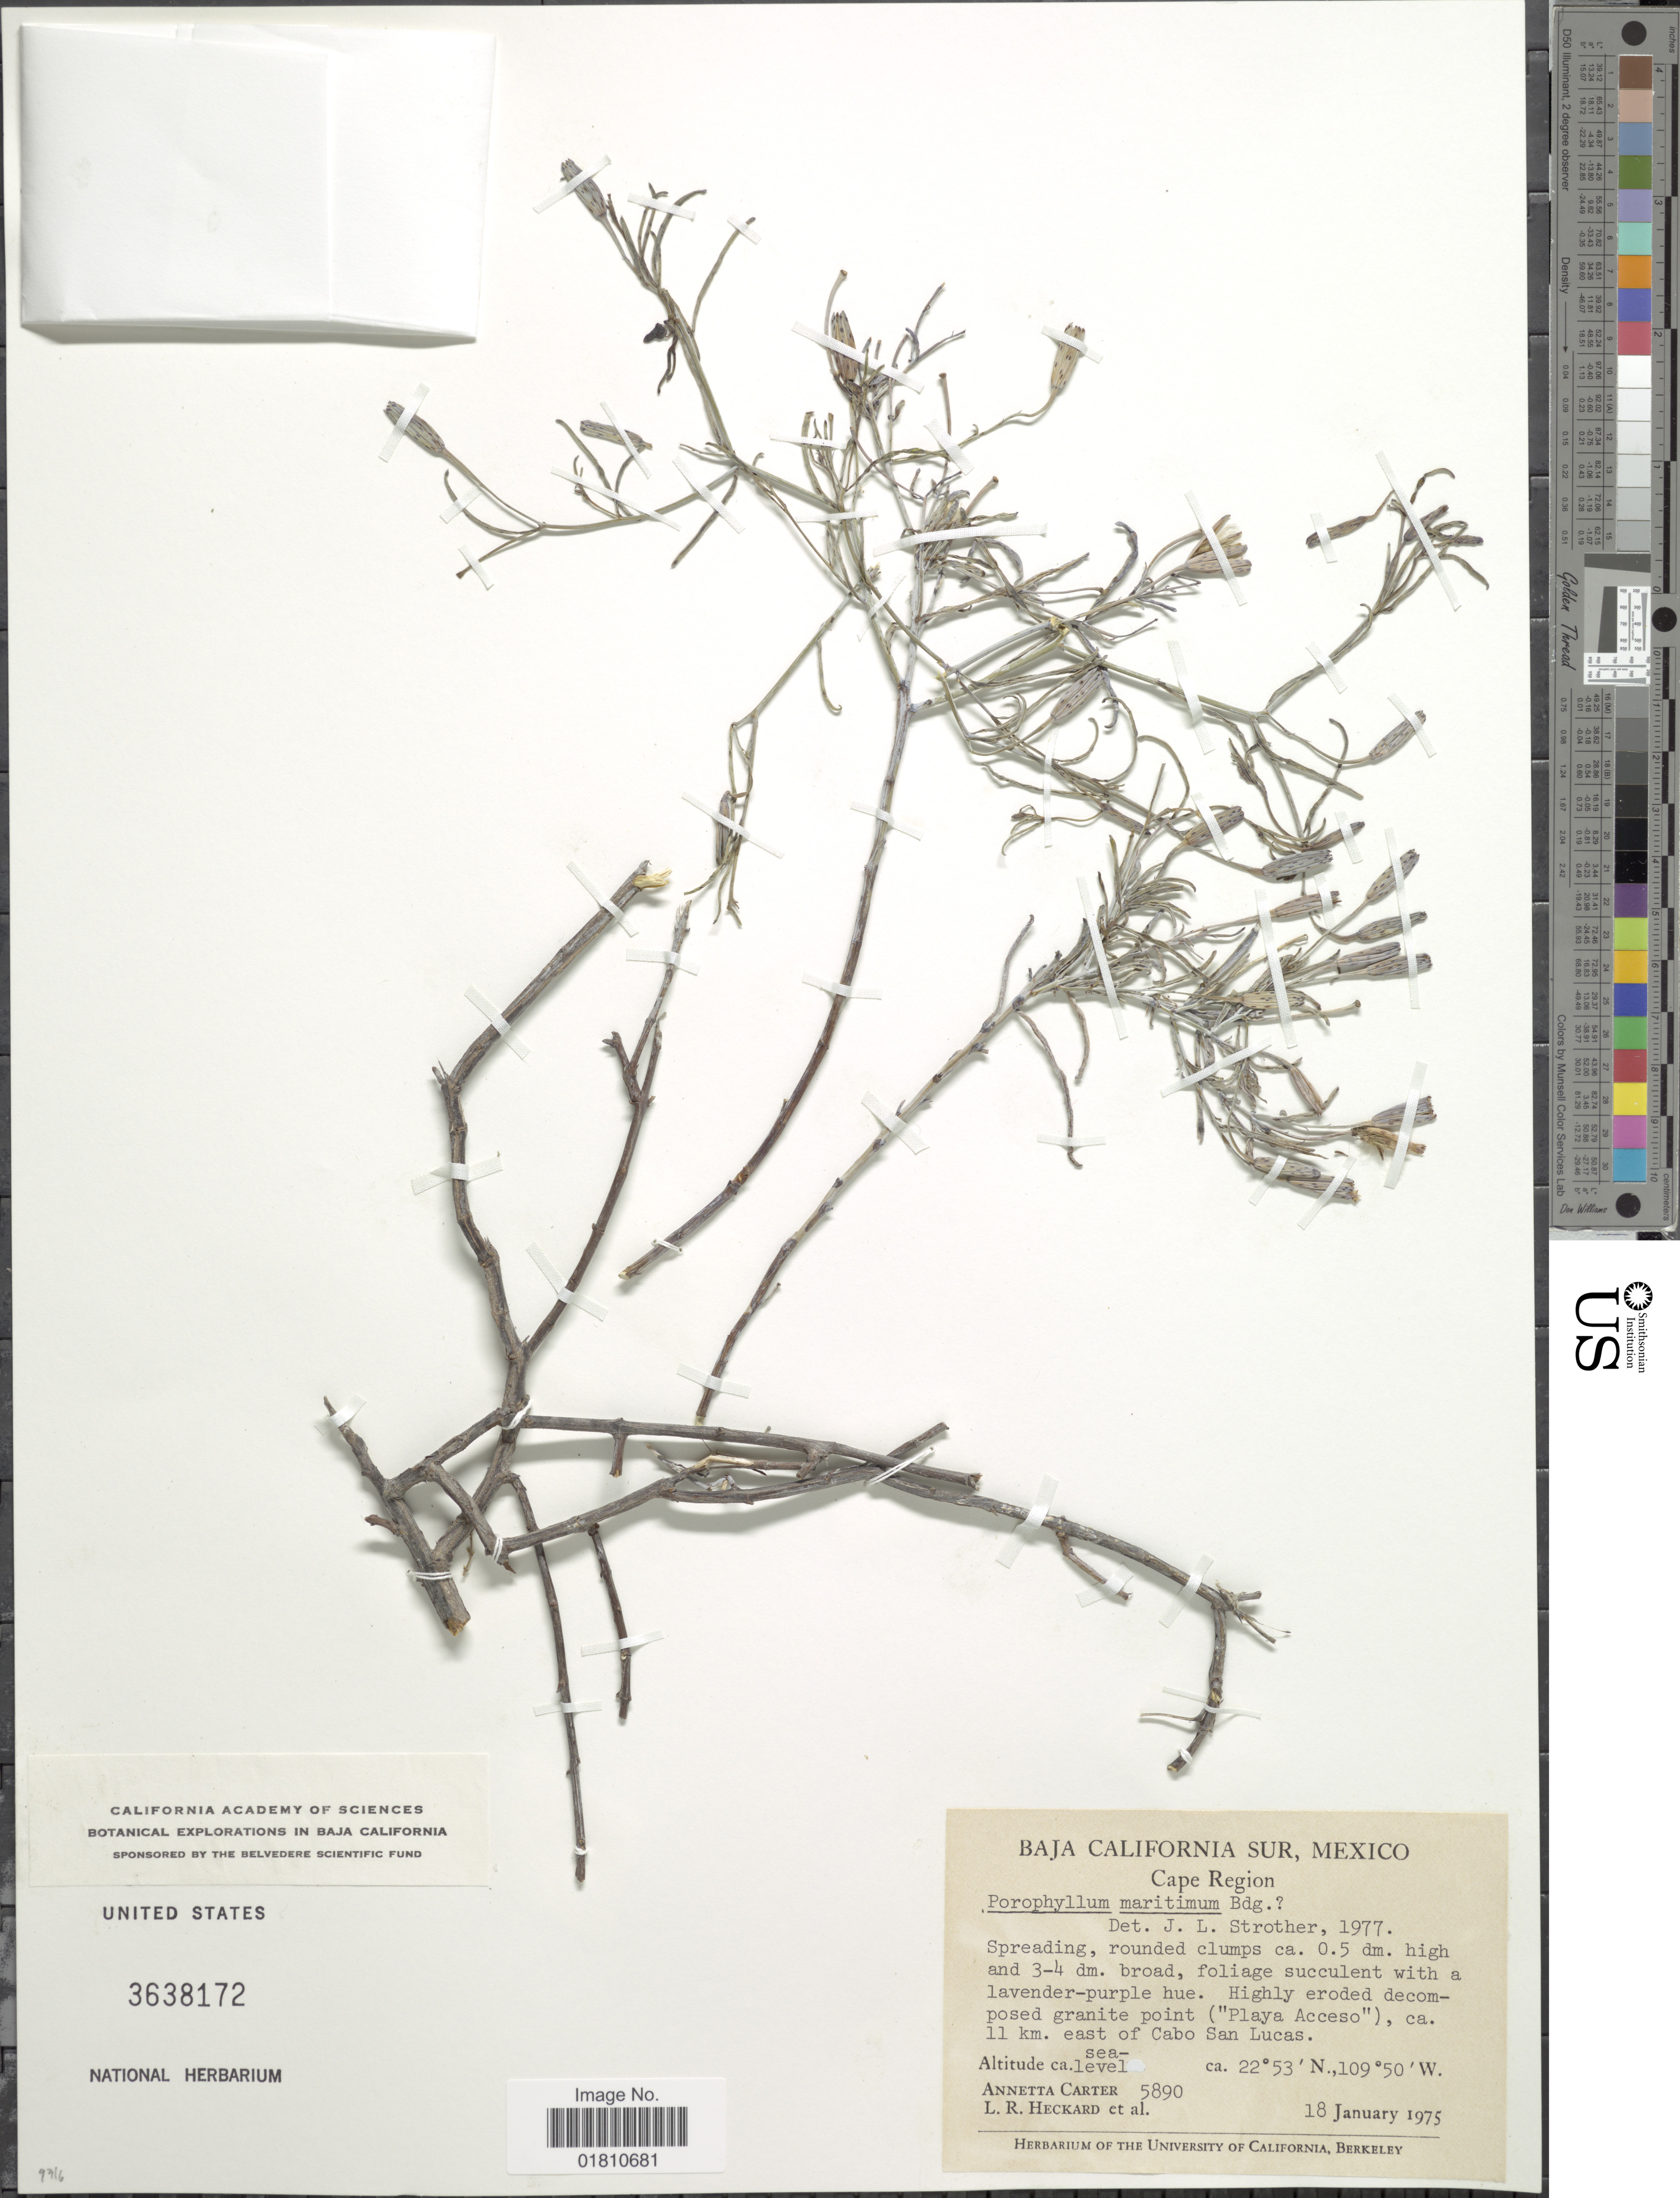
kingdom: Plantae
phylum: Tracheophyta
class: Magnoliopsida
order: Asterales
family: Asteraceae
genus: Porophyllum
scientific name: Porophyllum maritimum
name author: Brandegee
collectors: A. Carter, L. R. Heckard & et al.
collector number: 5890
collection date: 1975-01-18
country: Mexico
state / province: Baja California Sur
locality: Cape Region, ca. 11 km. east of Cabo San Lucas.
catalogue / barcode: US 3638172